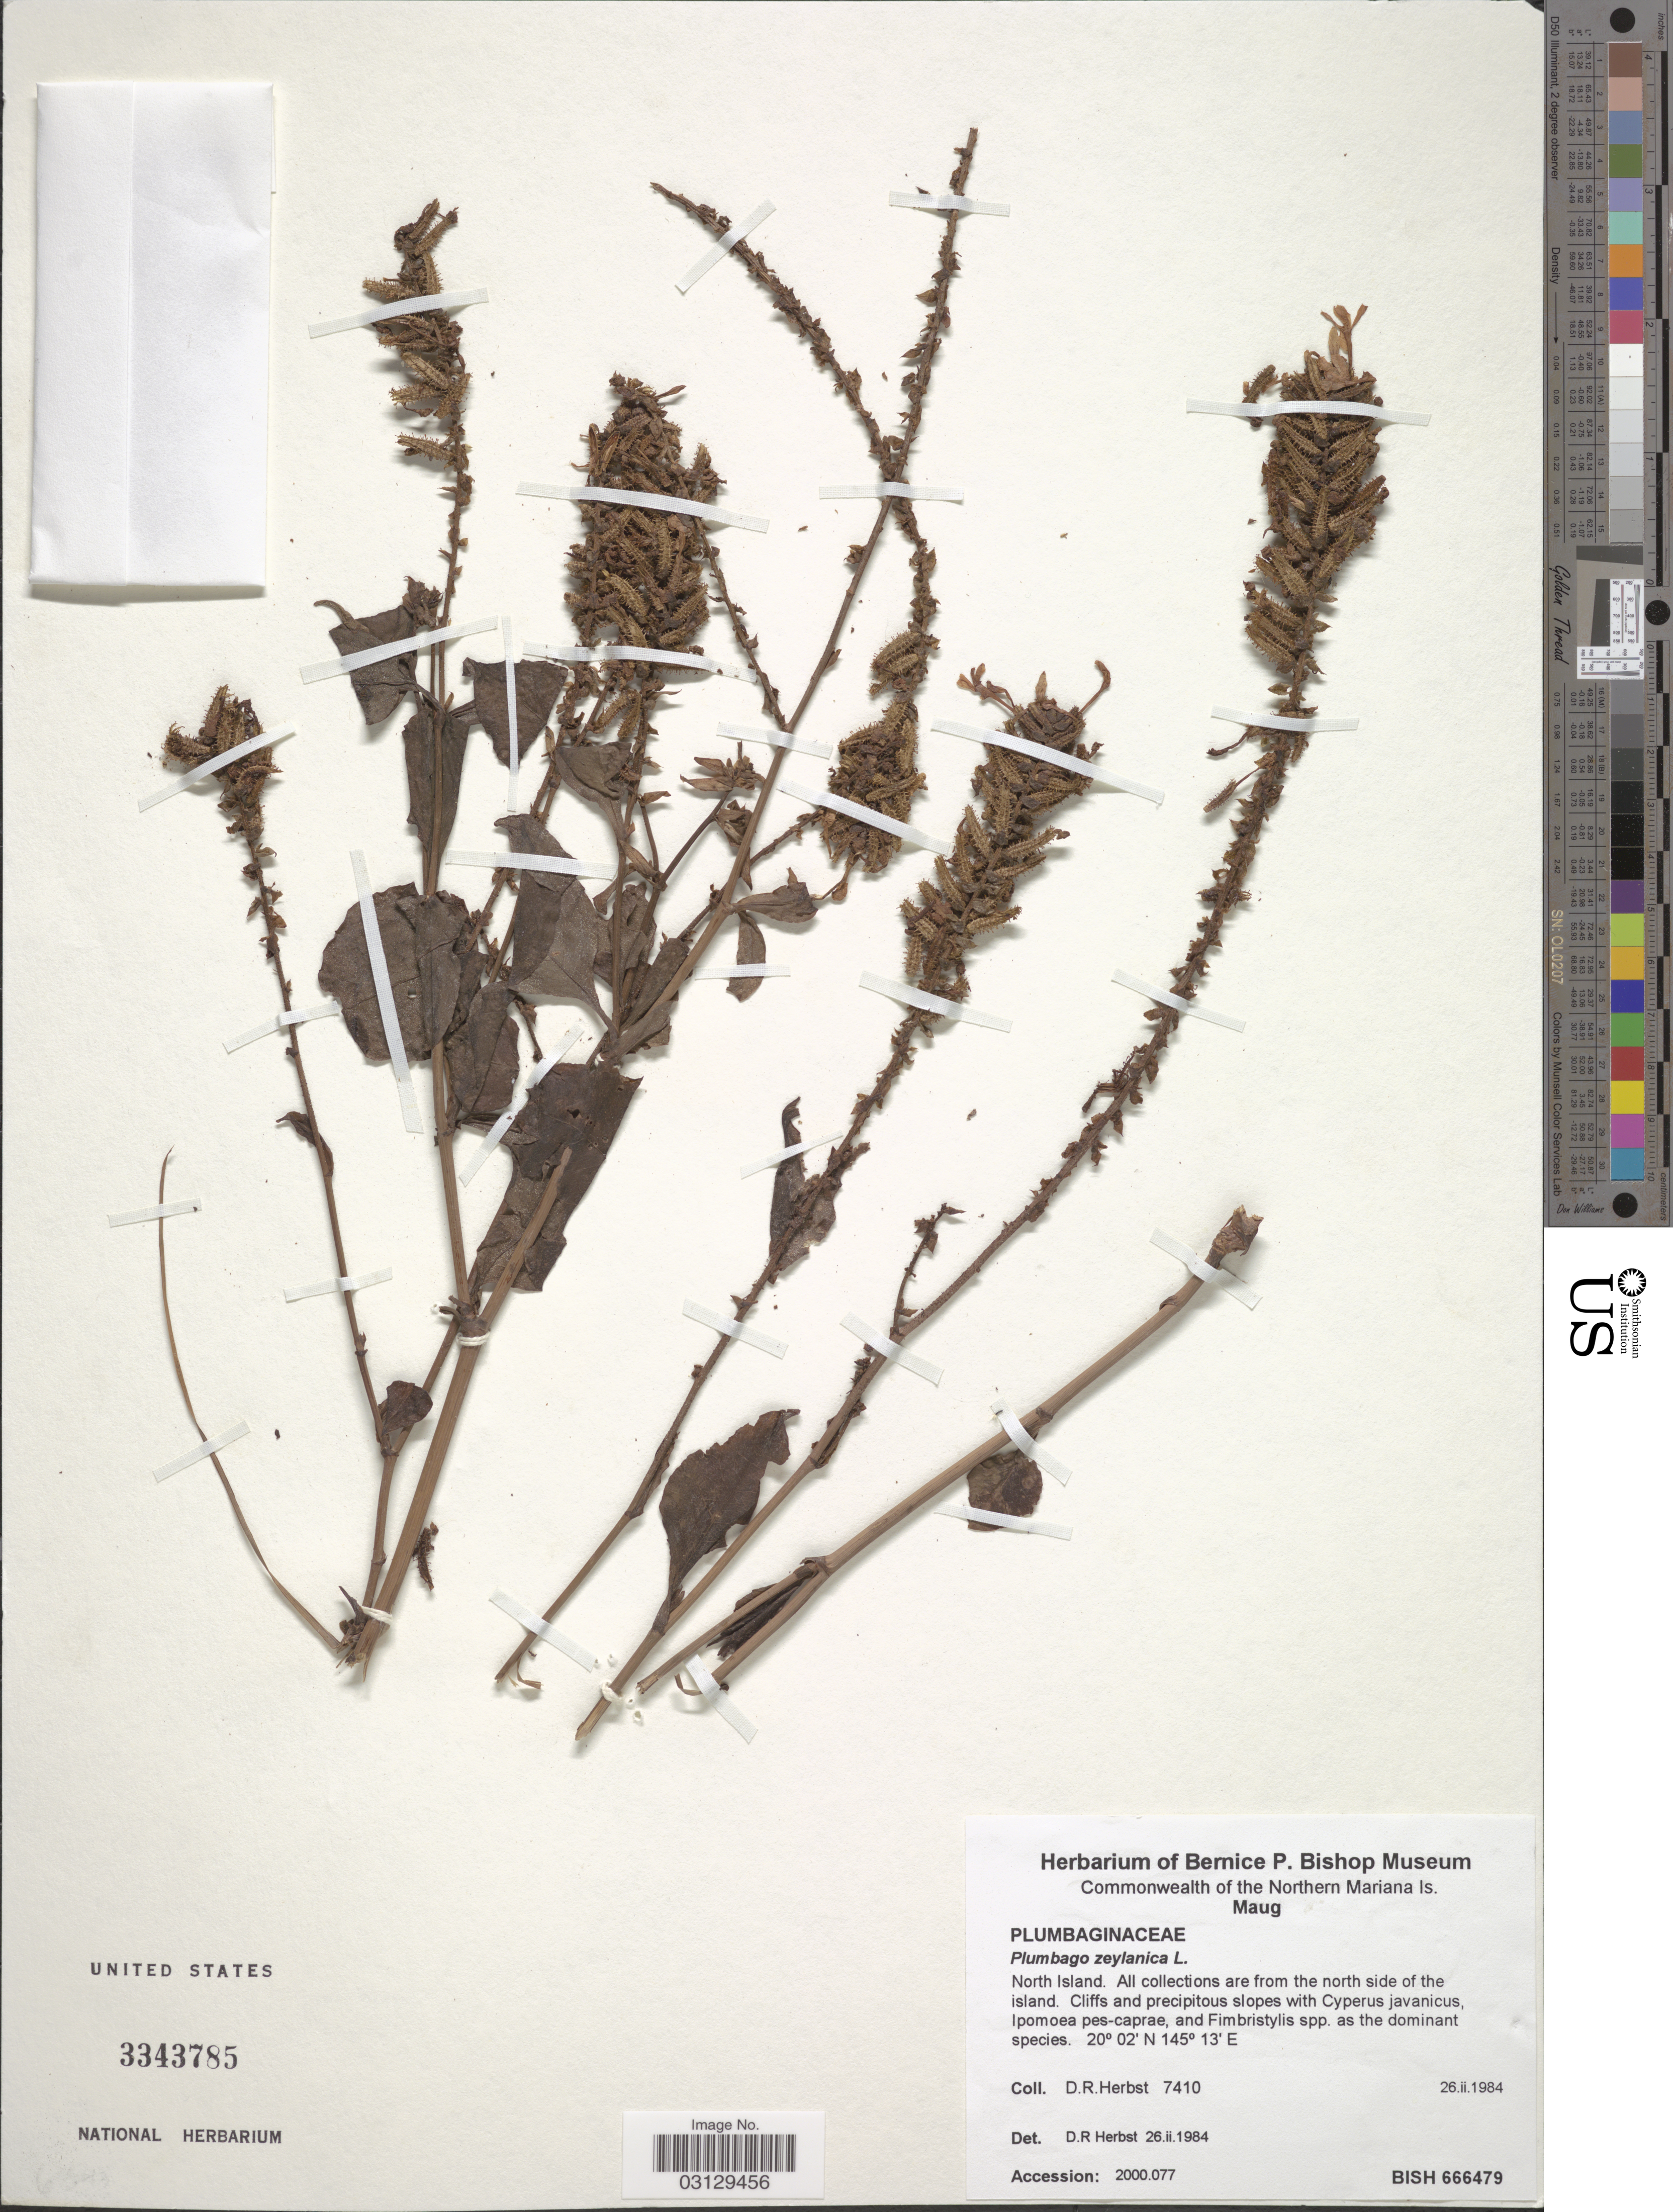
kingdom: Plantae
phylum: Tracheophyta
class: Magnoliopsida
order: Caryophyllales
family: Plumbaginaceae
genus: Plumbago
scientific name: Plumbago zeylanica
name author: L.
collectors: D. R. Herbst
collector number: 7410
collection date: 1984-02-26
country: Northern Mariana Islands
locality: Maug. North Island. North side of the island.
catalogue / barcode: US 3343785